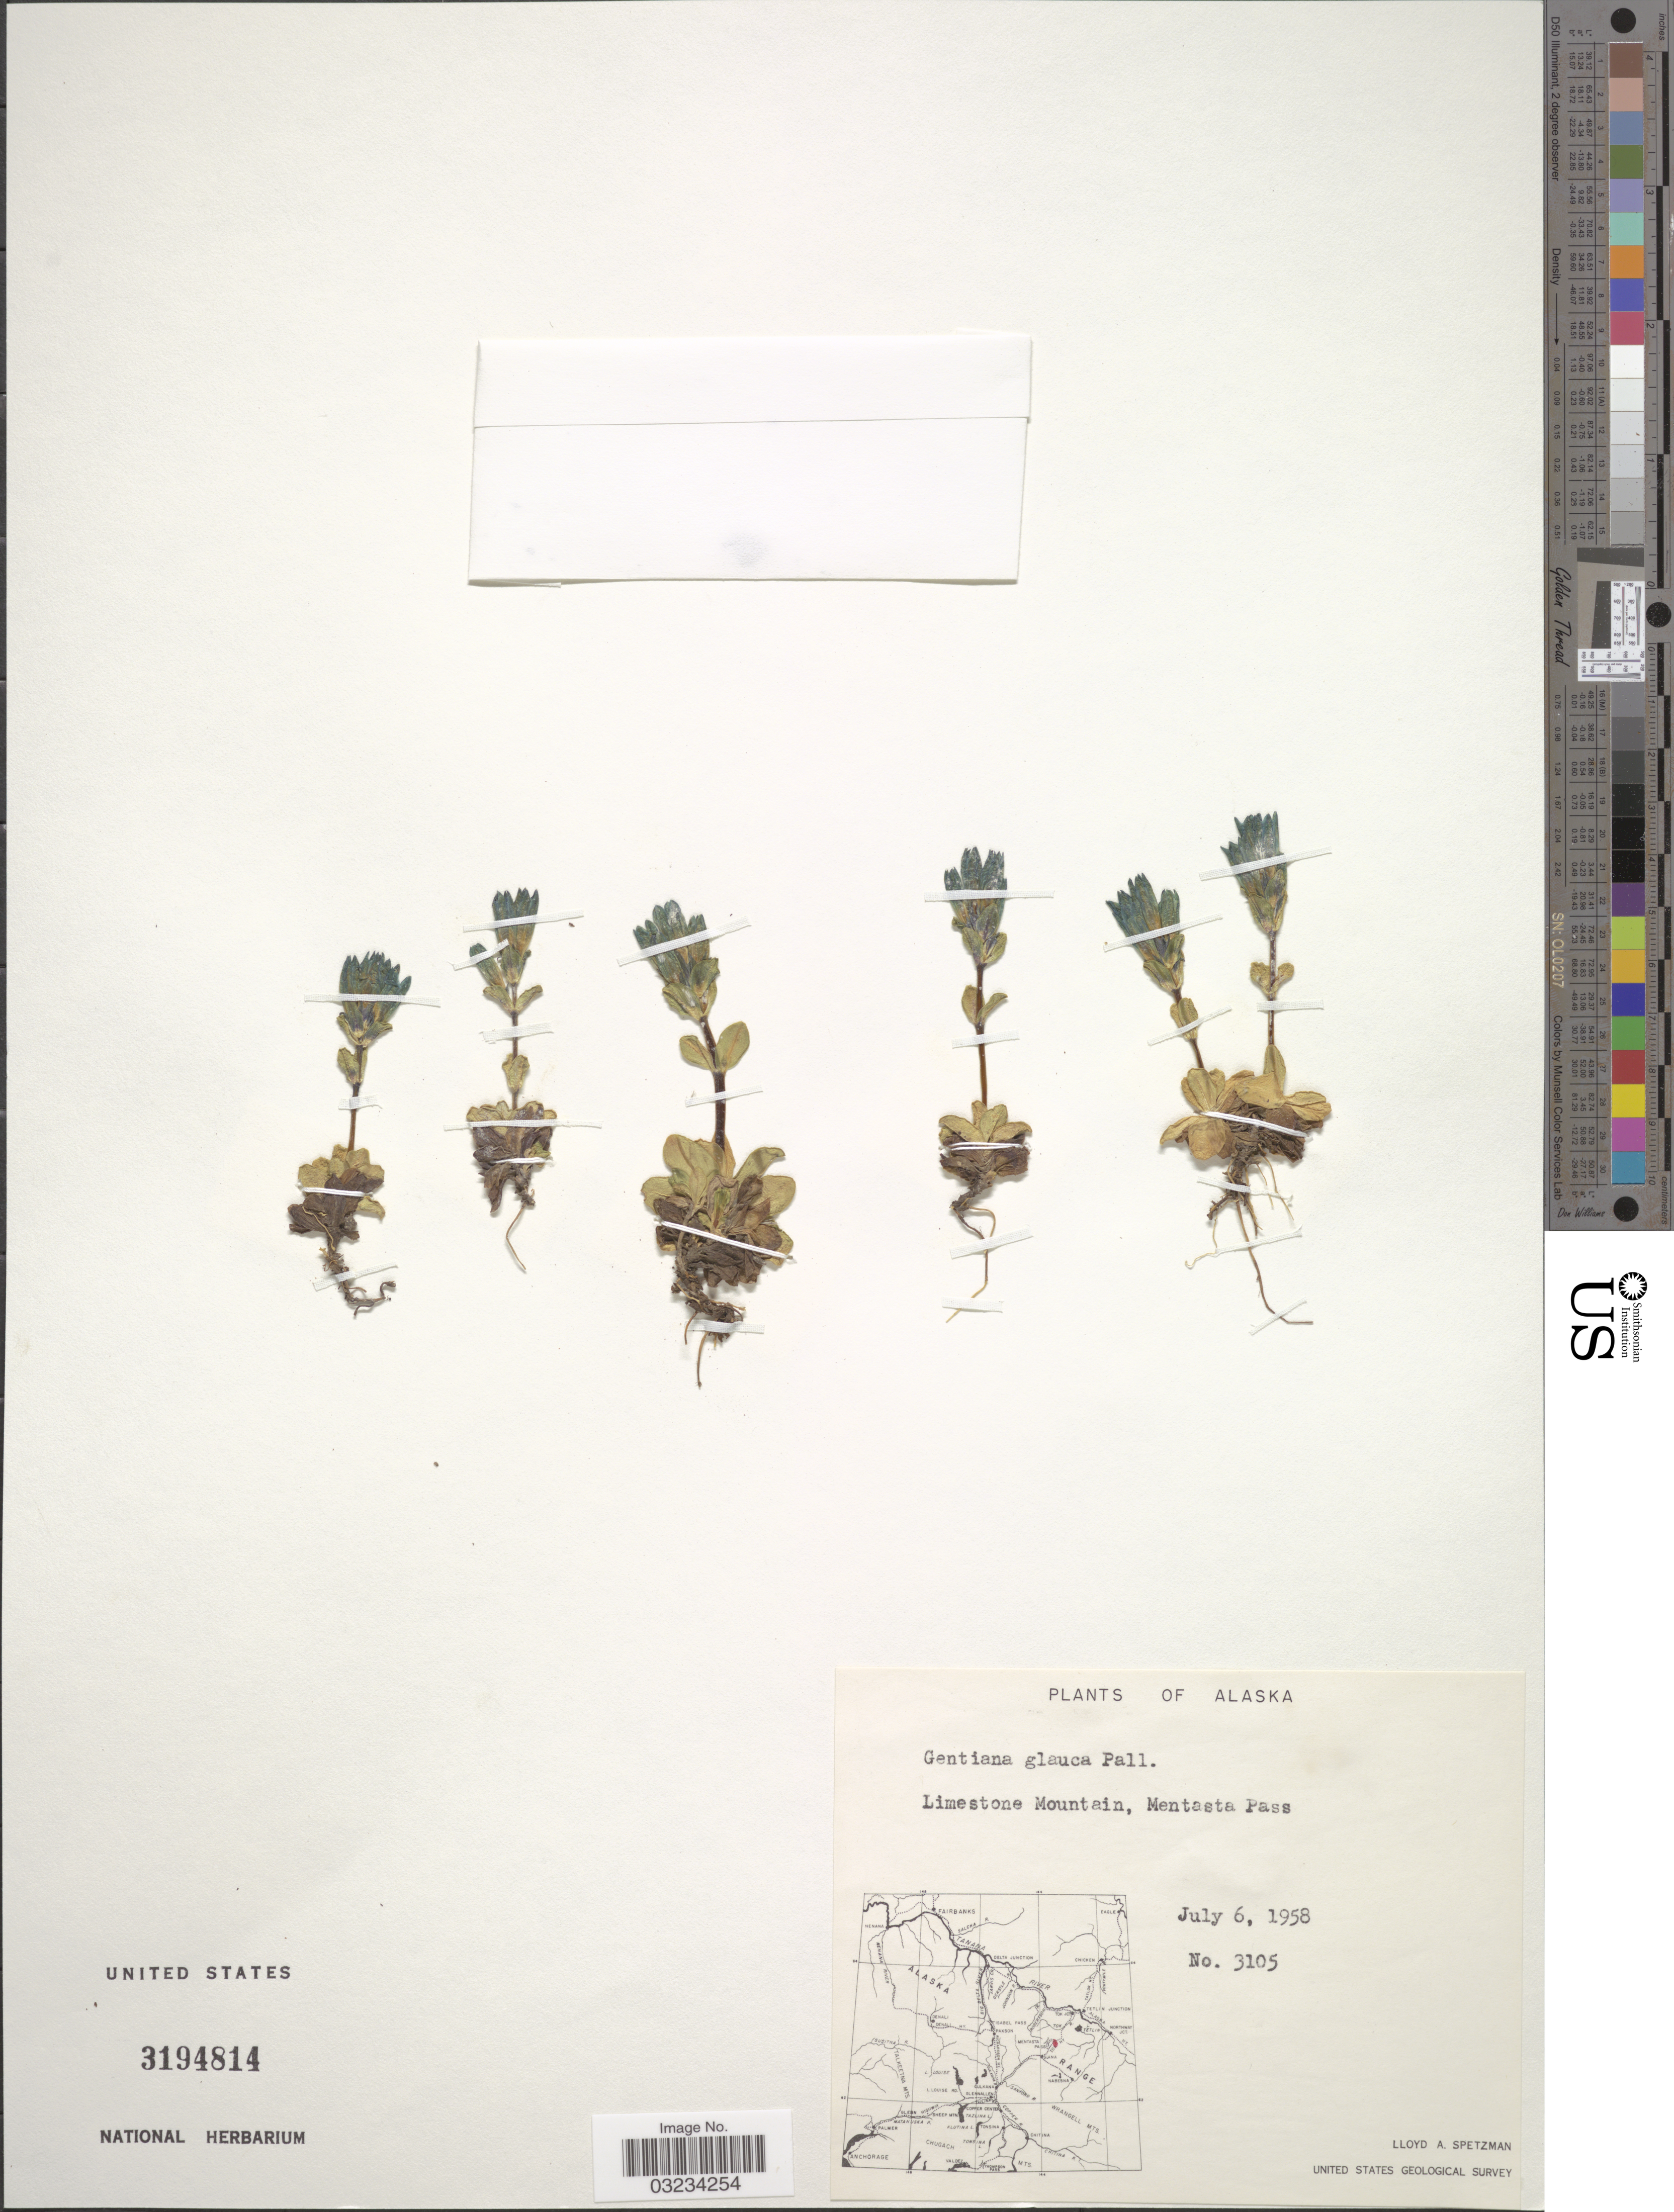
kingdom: Plantae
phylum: Tracheophyta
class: Magnoliopsida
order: Gentianales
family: Gentianaceae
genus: Gentiana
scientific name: Gentiana glauca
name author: Pall.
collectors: L. Spetzman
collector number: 3105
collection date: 1958-07-06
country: United States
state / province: Alaska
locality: Limestone Mountain, Mentasta Pass.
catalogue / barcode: US 3194814